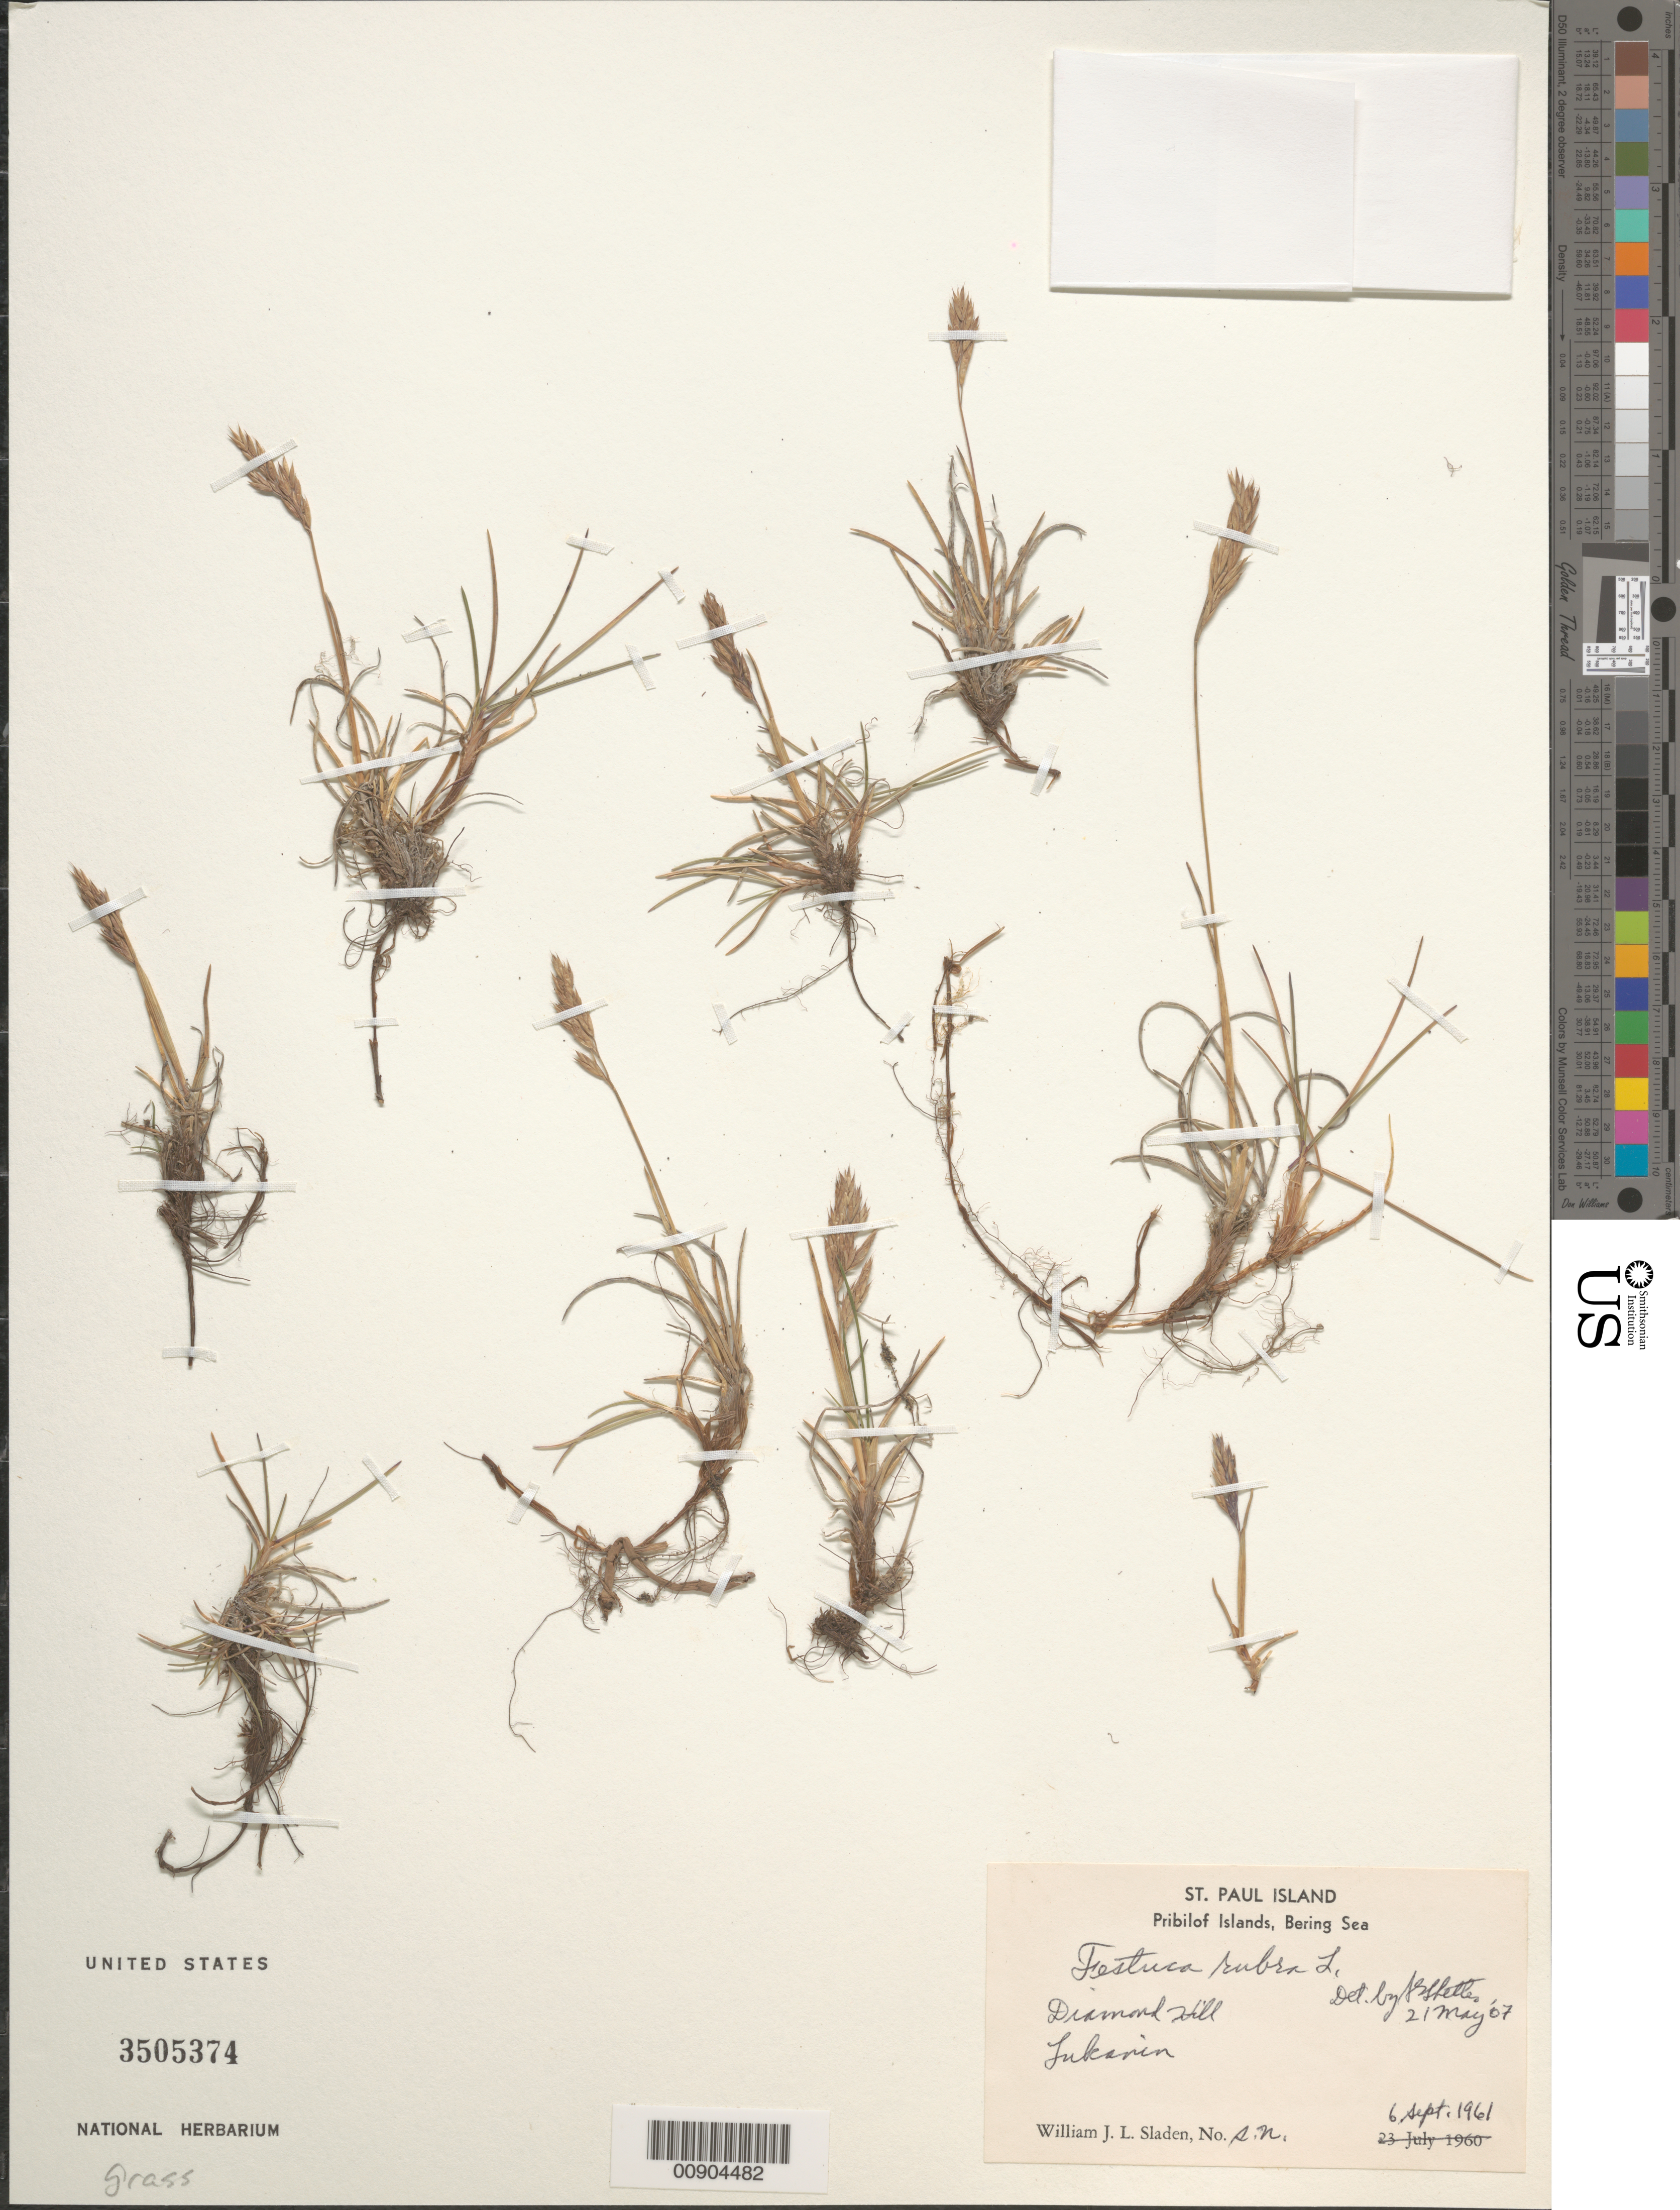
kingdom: Plantae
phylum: Tracheophyta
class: Liliopsida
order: Poales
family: Poaceae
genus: Festuca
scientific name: Festuca rubra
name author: L.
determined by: Shetler, Stanwyn G., (US), NMNH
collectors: W. Sladen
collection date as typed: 06 Sep 1961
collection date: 1961-09-06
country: United States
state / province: Alaska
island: St. Paul Island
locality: St. Paul Island. Diamond Hill, Lukanin., Bering Sea, Pribilof Islands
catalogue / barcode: US 3505374